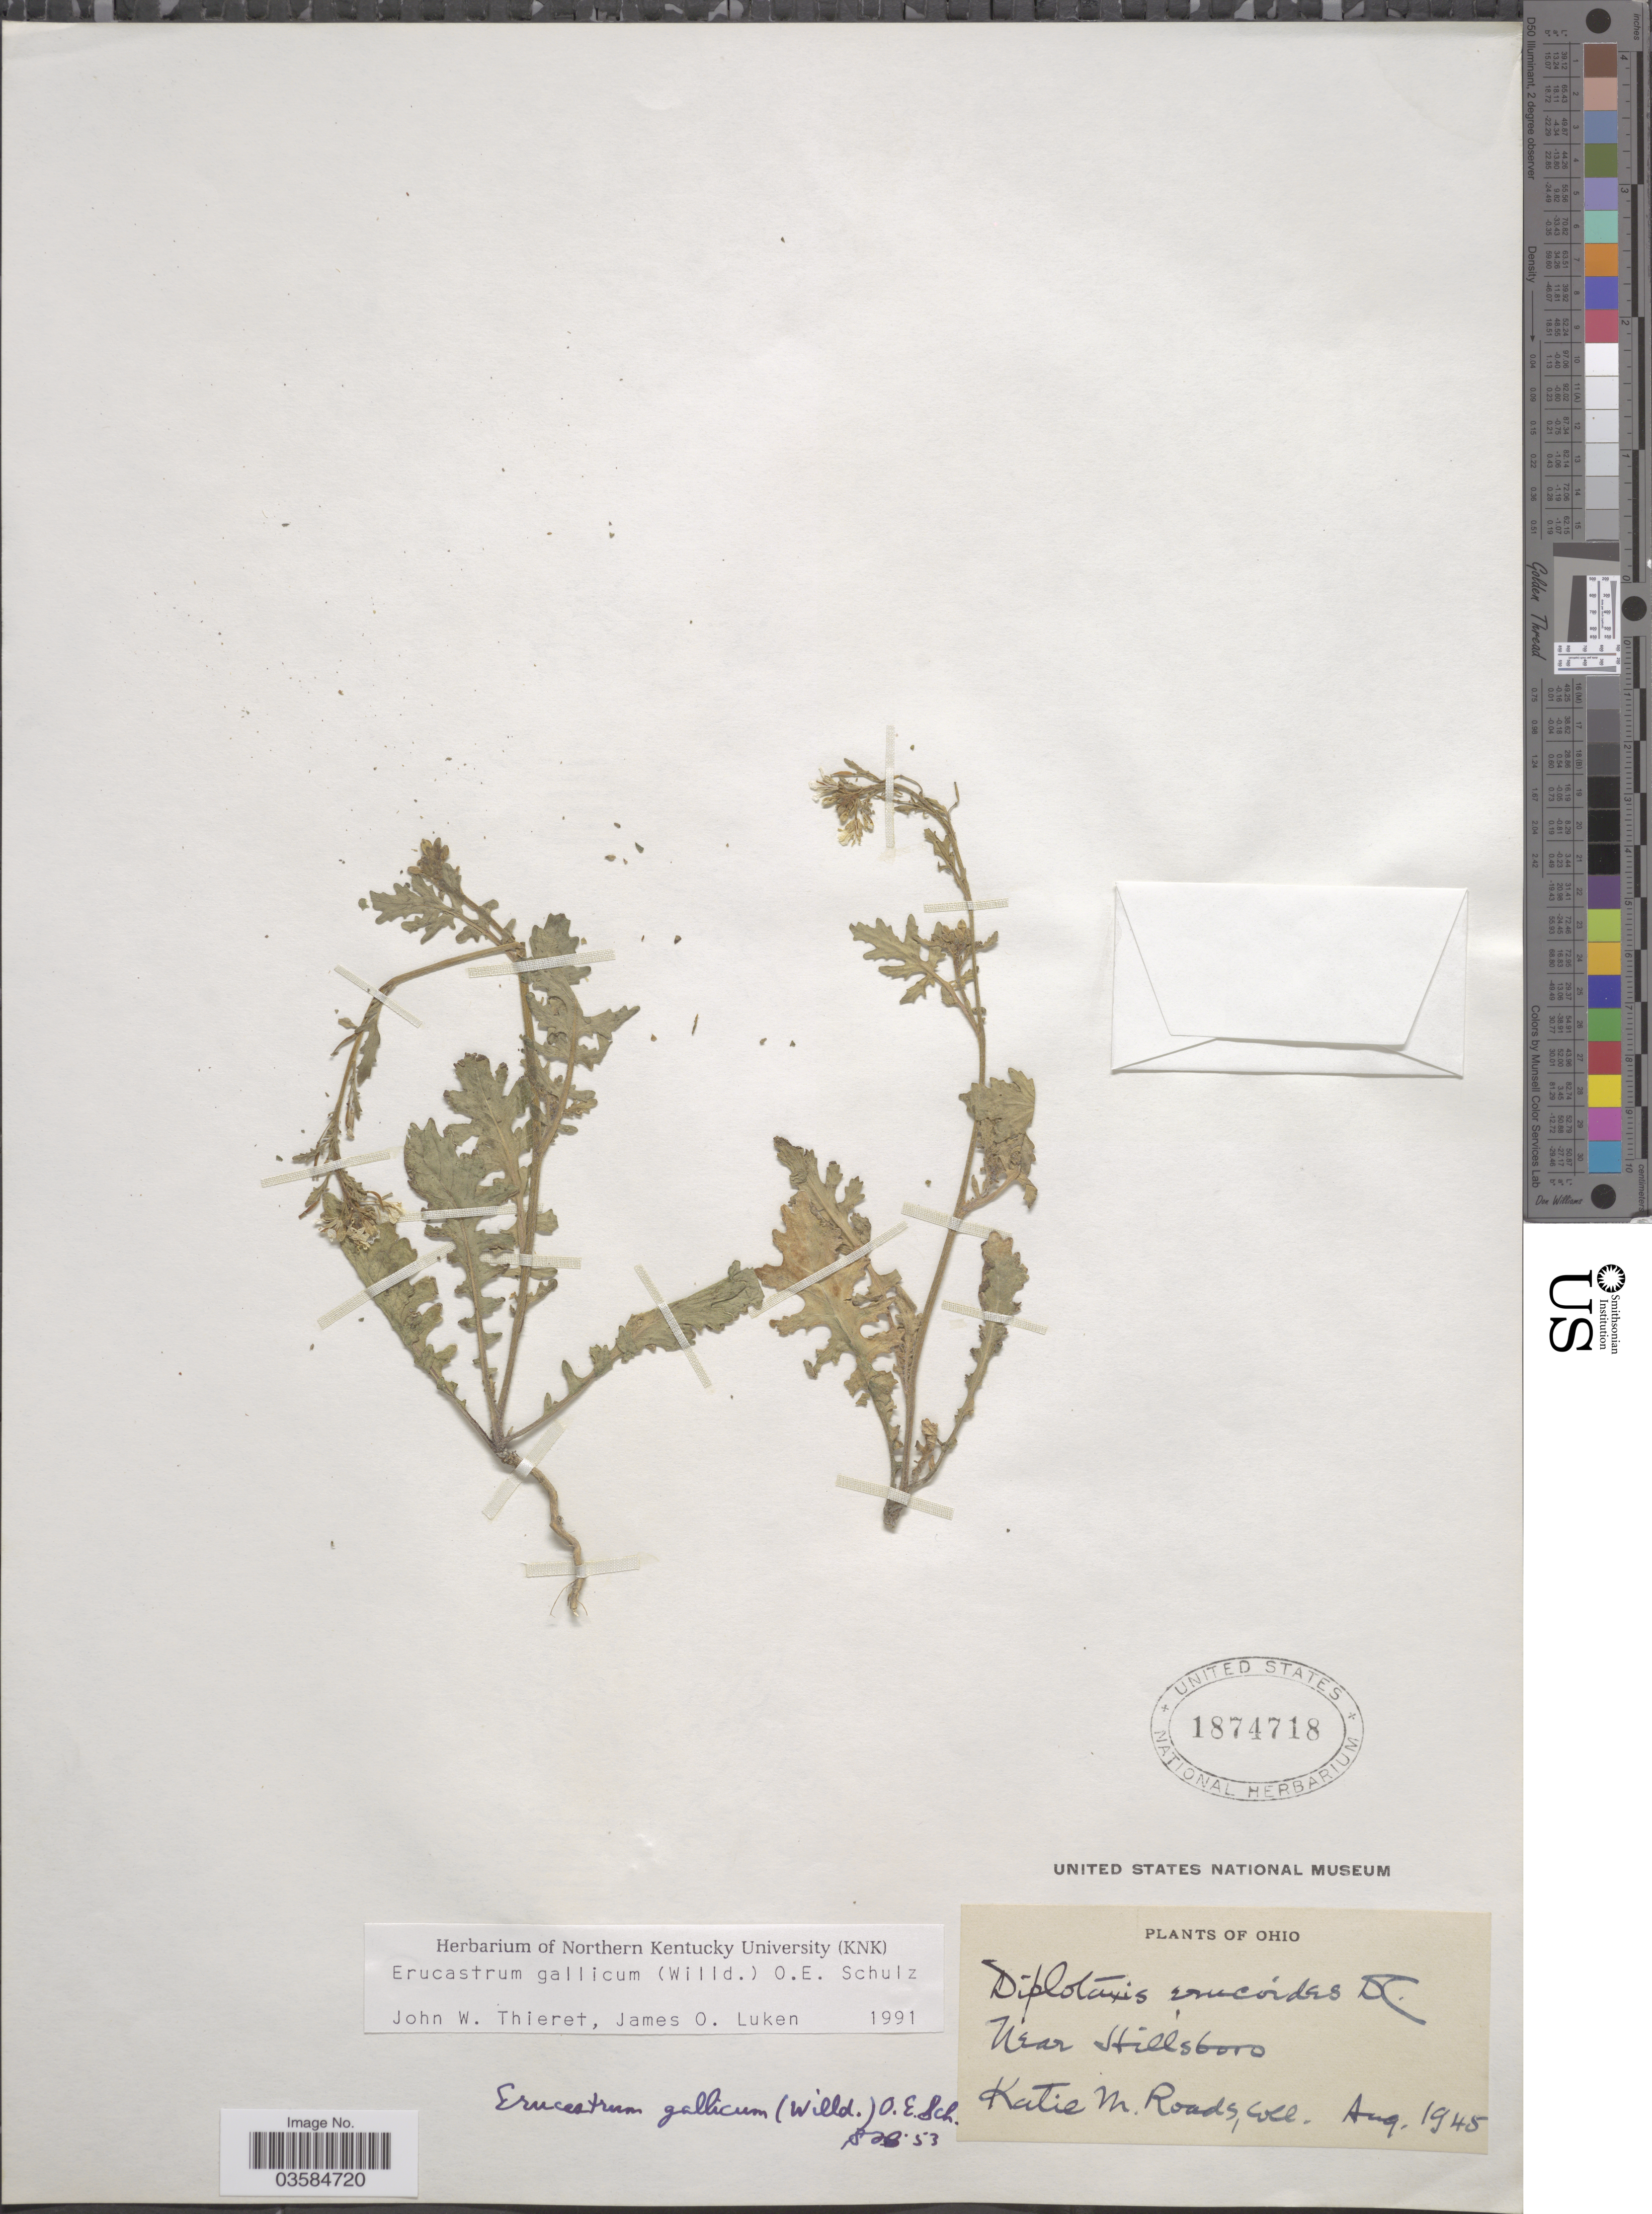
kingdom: Plantae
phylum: Tracheophyta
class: Magnoliopsida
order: Brassicales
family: Brassicaceae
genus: Erucastrum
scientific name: Erucastrum gallicum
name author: (Willd.) O.E. Schulz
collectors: K. Roads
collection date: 1945-08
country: United States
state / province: Ohio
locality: Near hillsboro.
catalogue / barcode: US 1874718